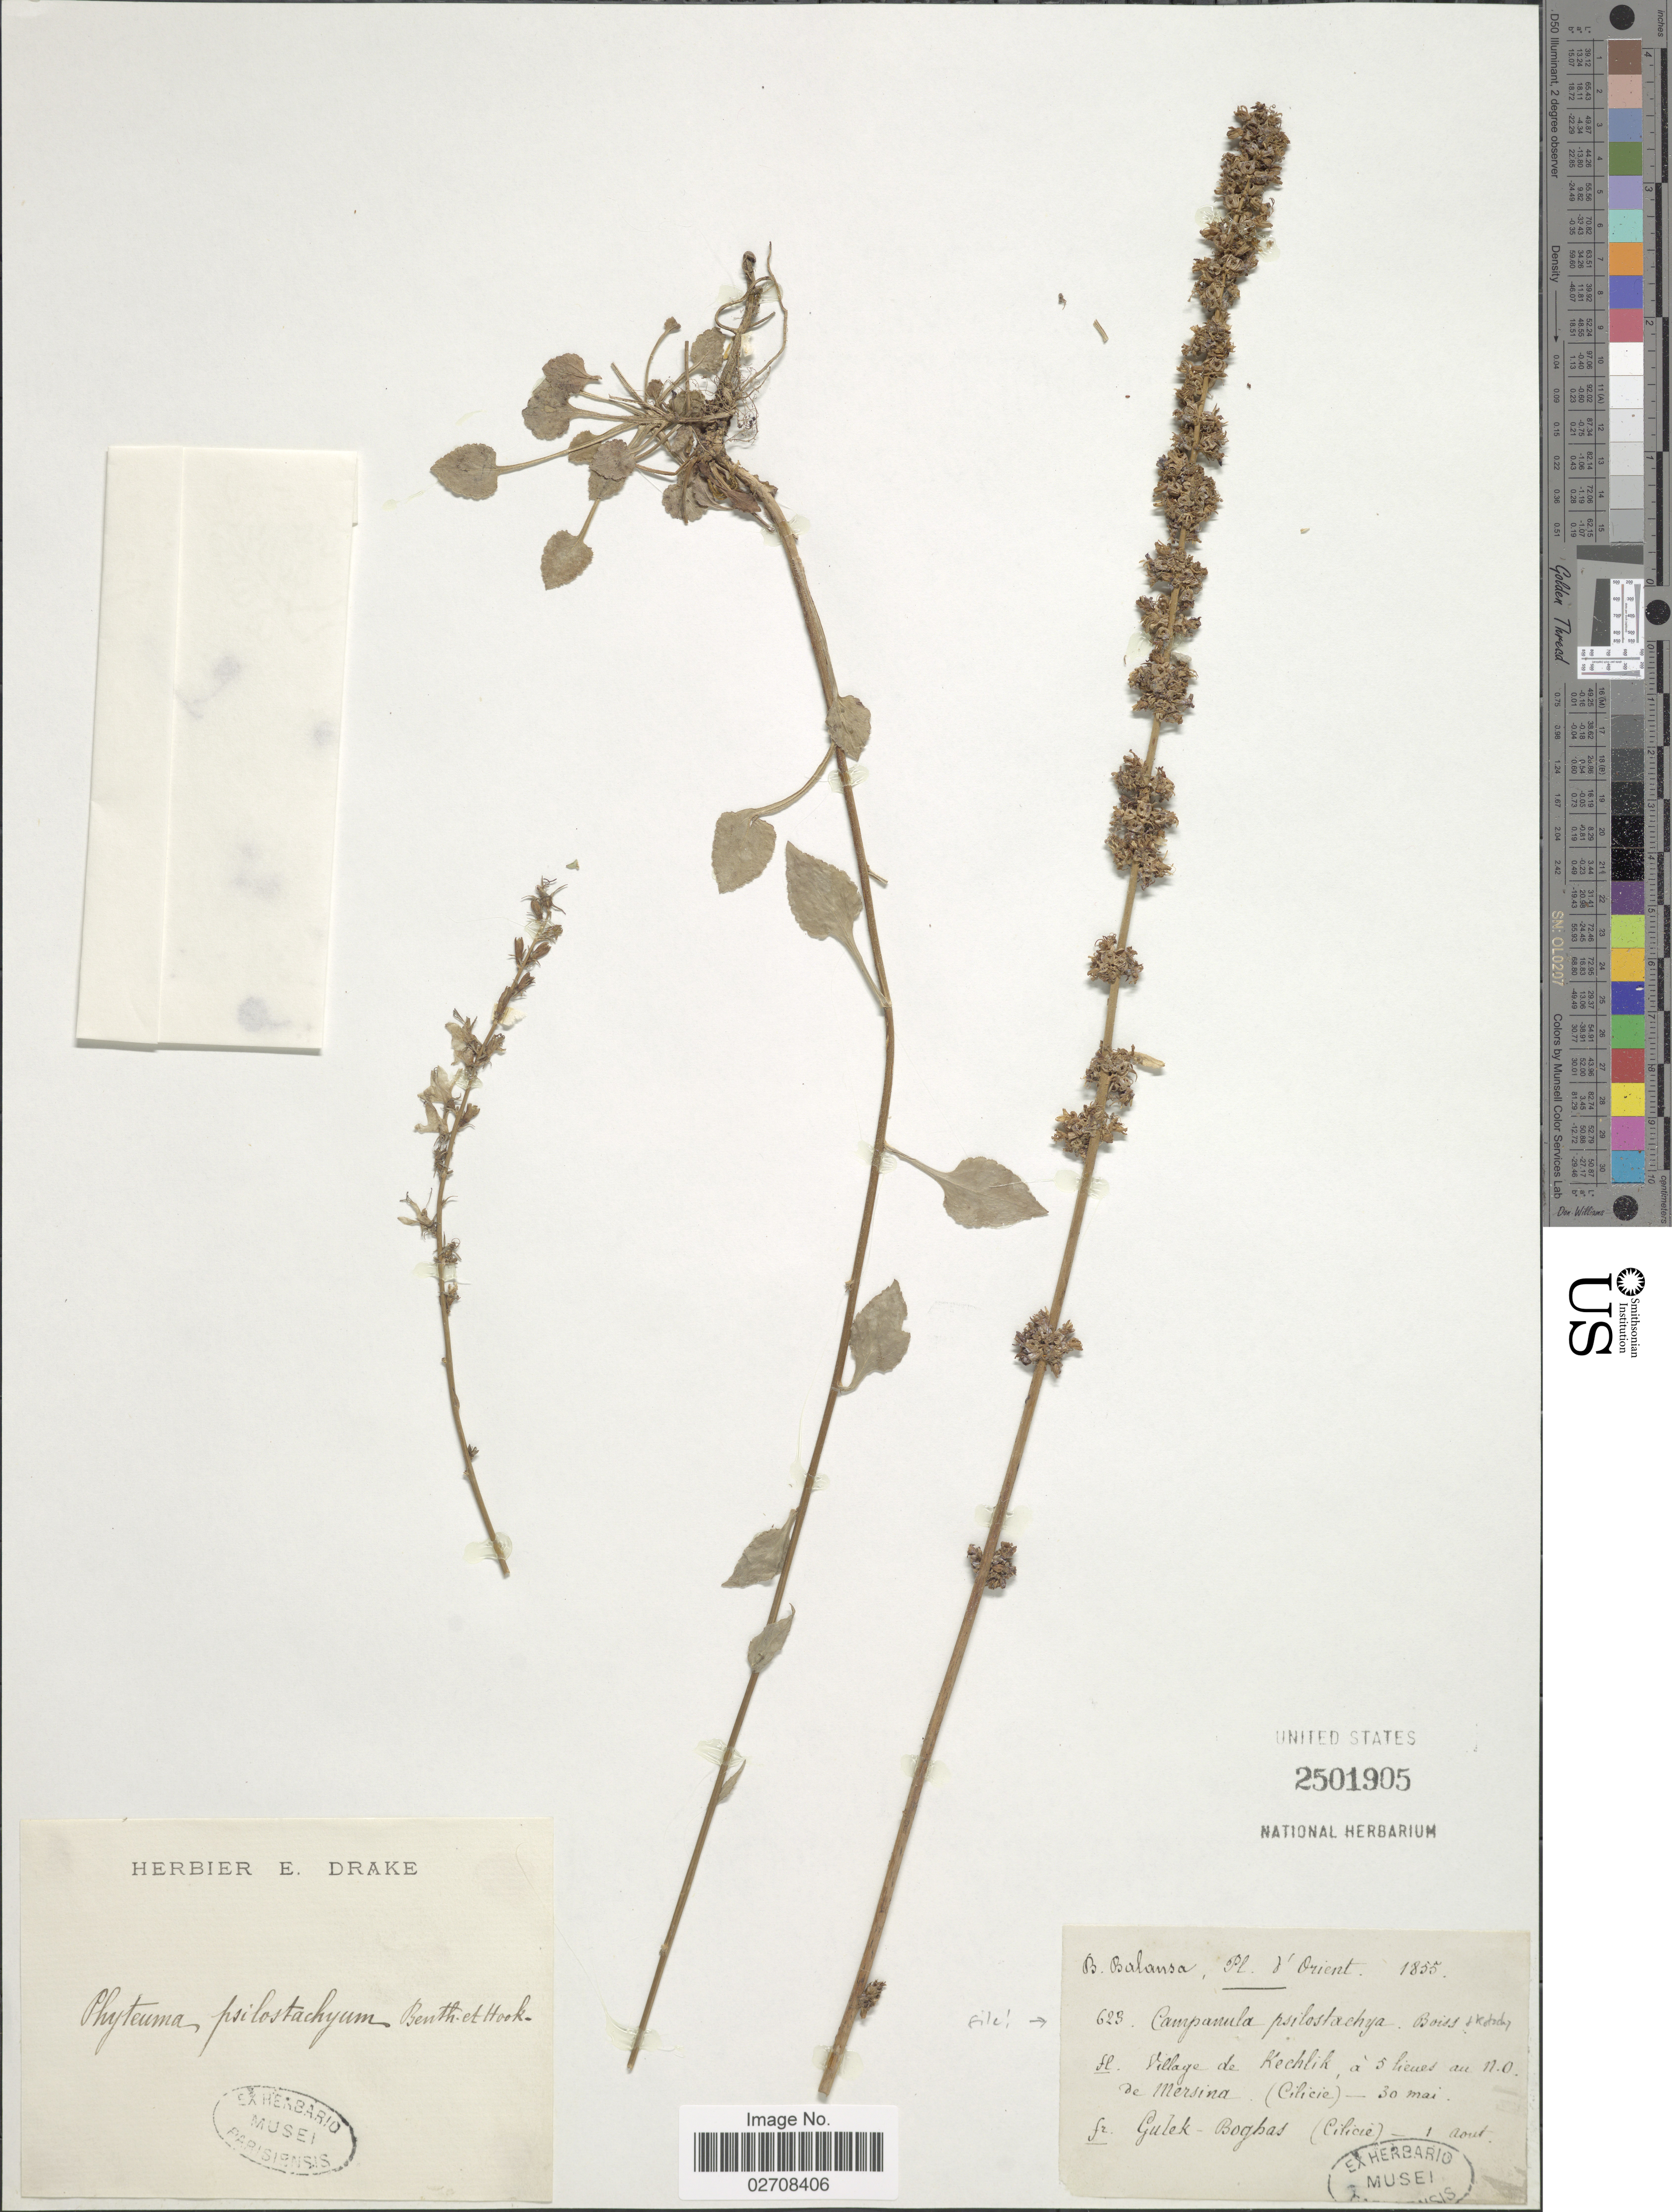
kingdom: Plantae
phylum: Tracheophyta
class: Magnoliopsida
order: Asterales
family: Campanulaceae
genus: Campanula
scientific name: Campanula psilostachya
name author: Boiss. & Kotschy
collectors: B. Balansa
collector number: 623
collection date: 1855-05-30/1855-08-01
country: Turkey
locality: D'Orient. Village de Kechlik, a 5 lienes au N.O. de Mersina (Cilicie) Gulek- Boghas (Cilicie)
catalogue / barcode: US 2501905